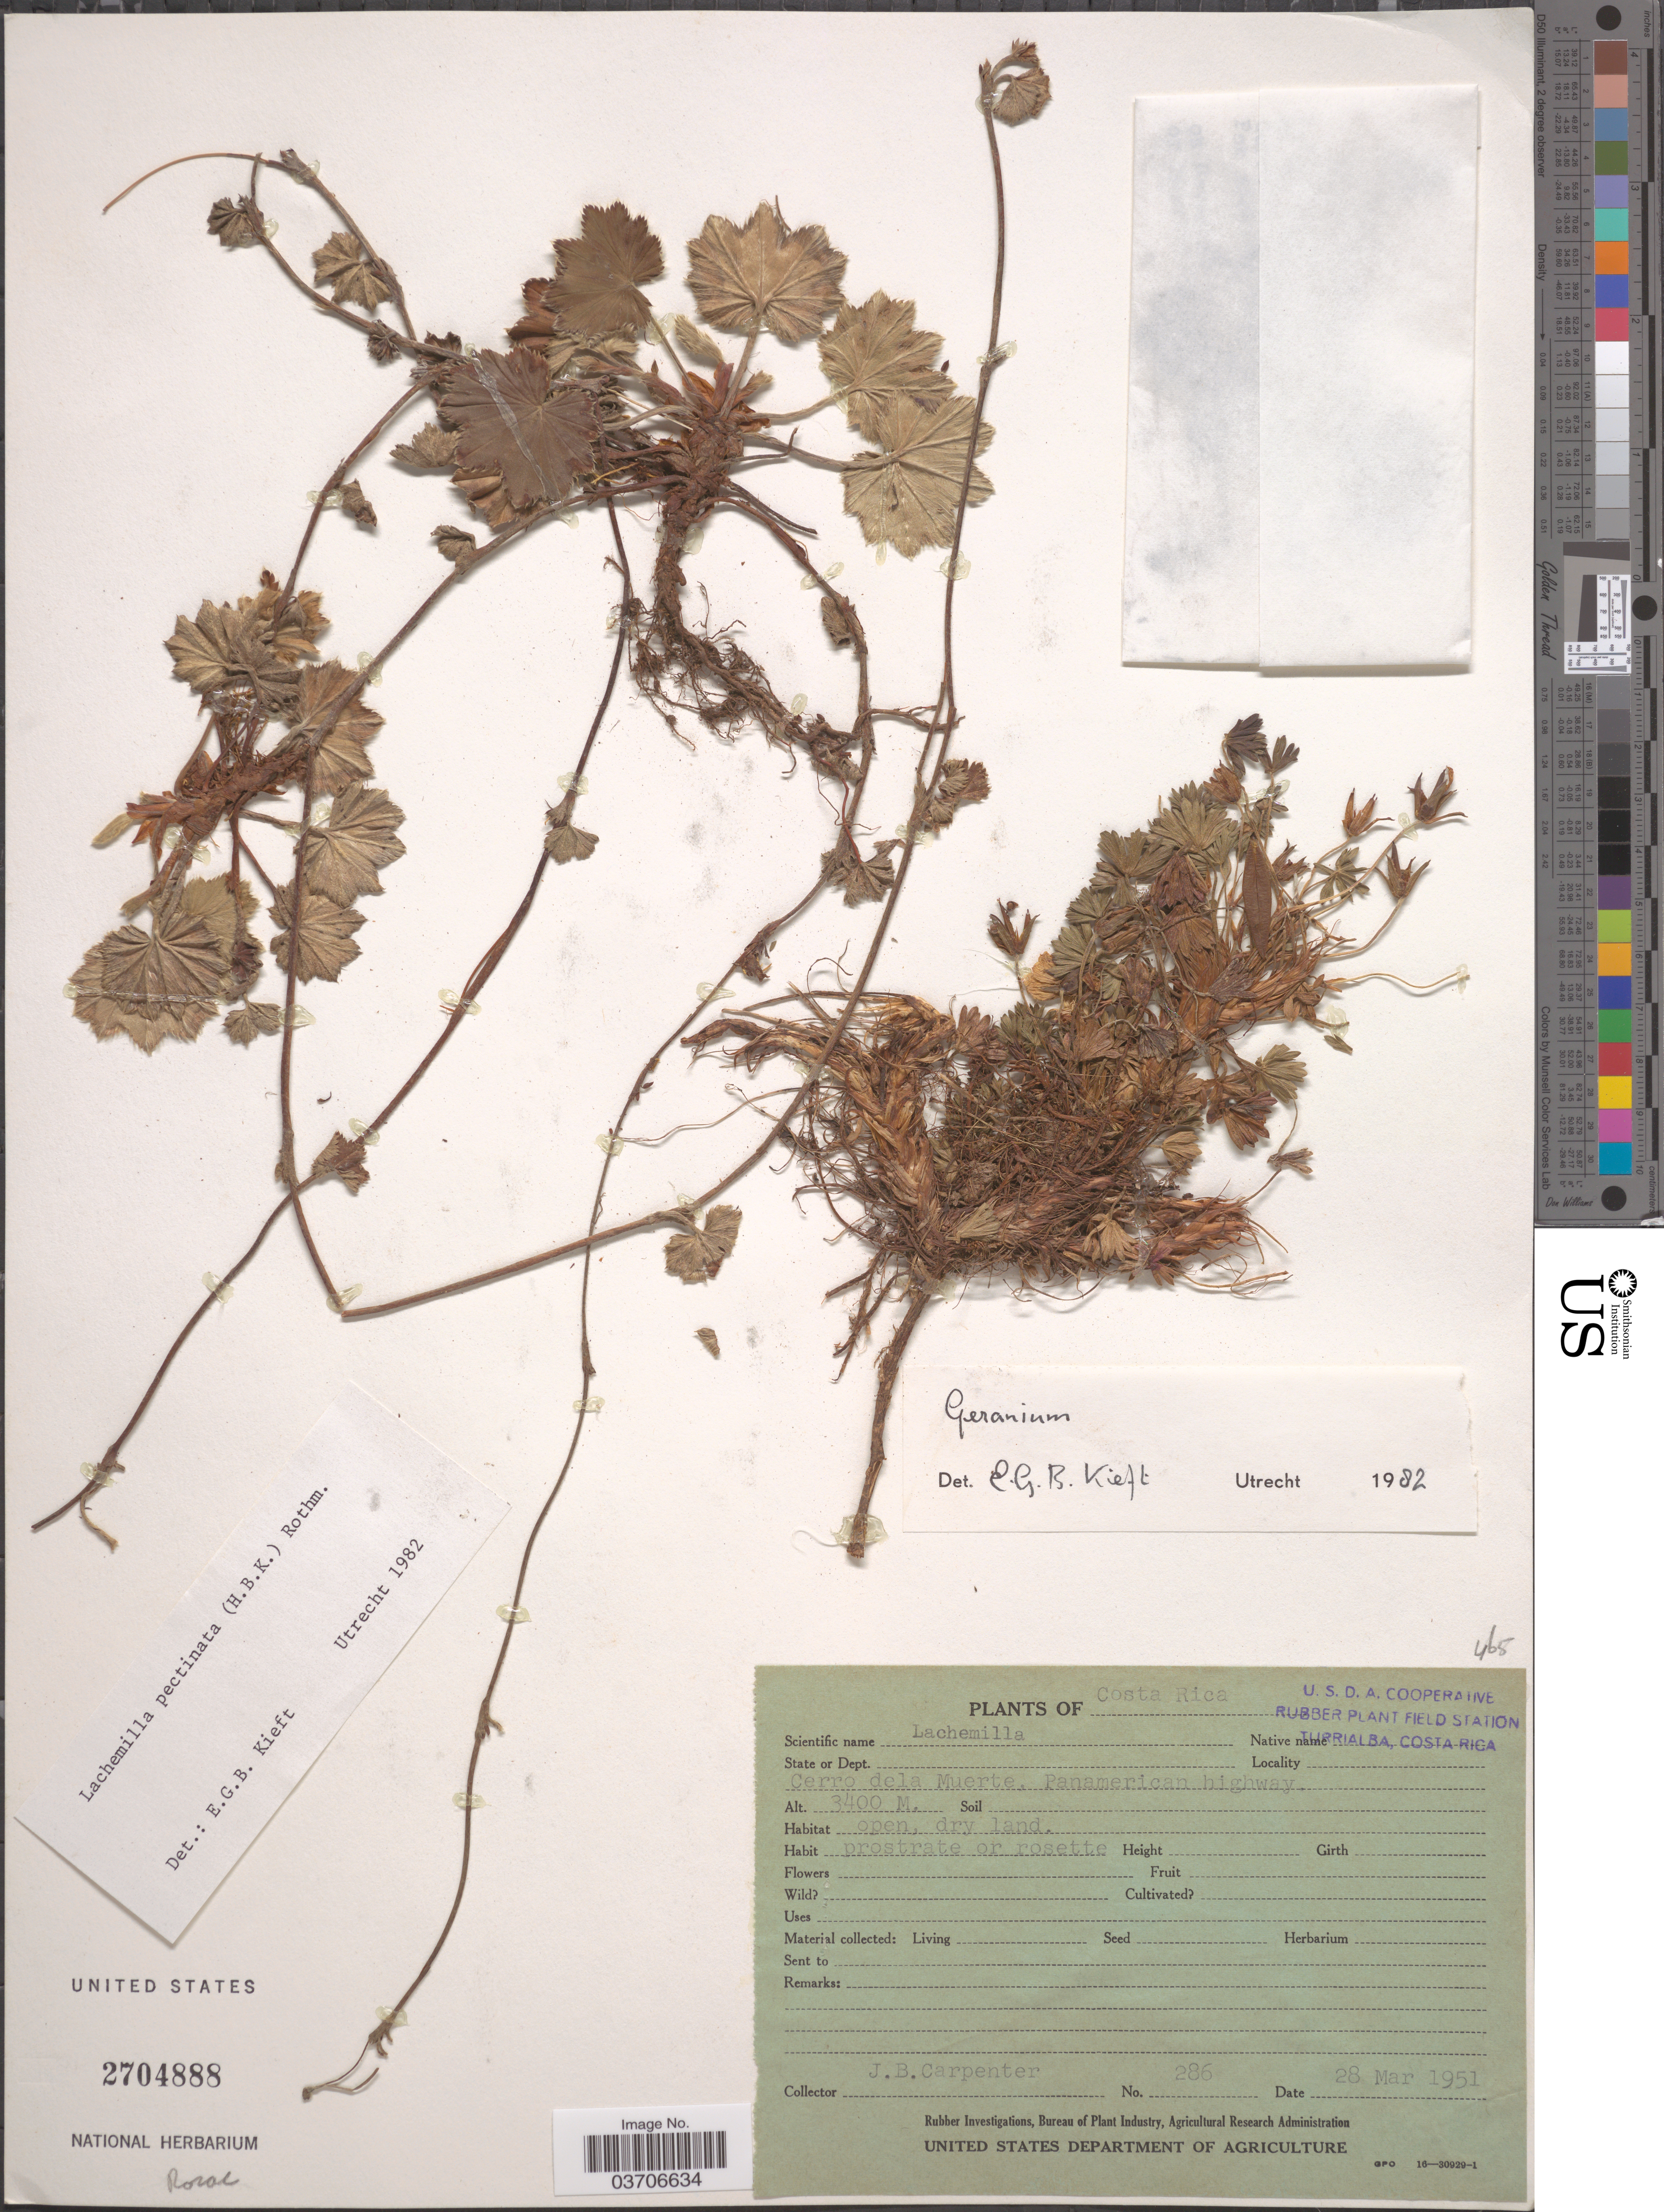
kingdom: Plantae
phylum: Tracheophyta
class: Magnoliopsida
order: Rosales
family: Rosaceae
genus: Lachemilla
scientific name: Lachemilla pectinata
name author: (Kunth) Rothm.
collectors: J. Carpenter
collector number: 286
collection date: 1951-03-28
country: Costa Rica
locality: State of Dept. Cerro dela Muerte, Panamerican highway.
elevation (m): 3400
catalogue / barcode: US 2704888